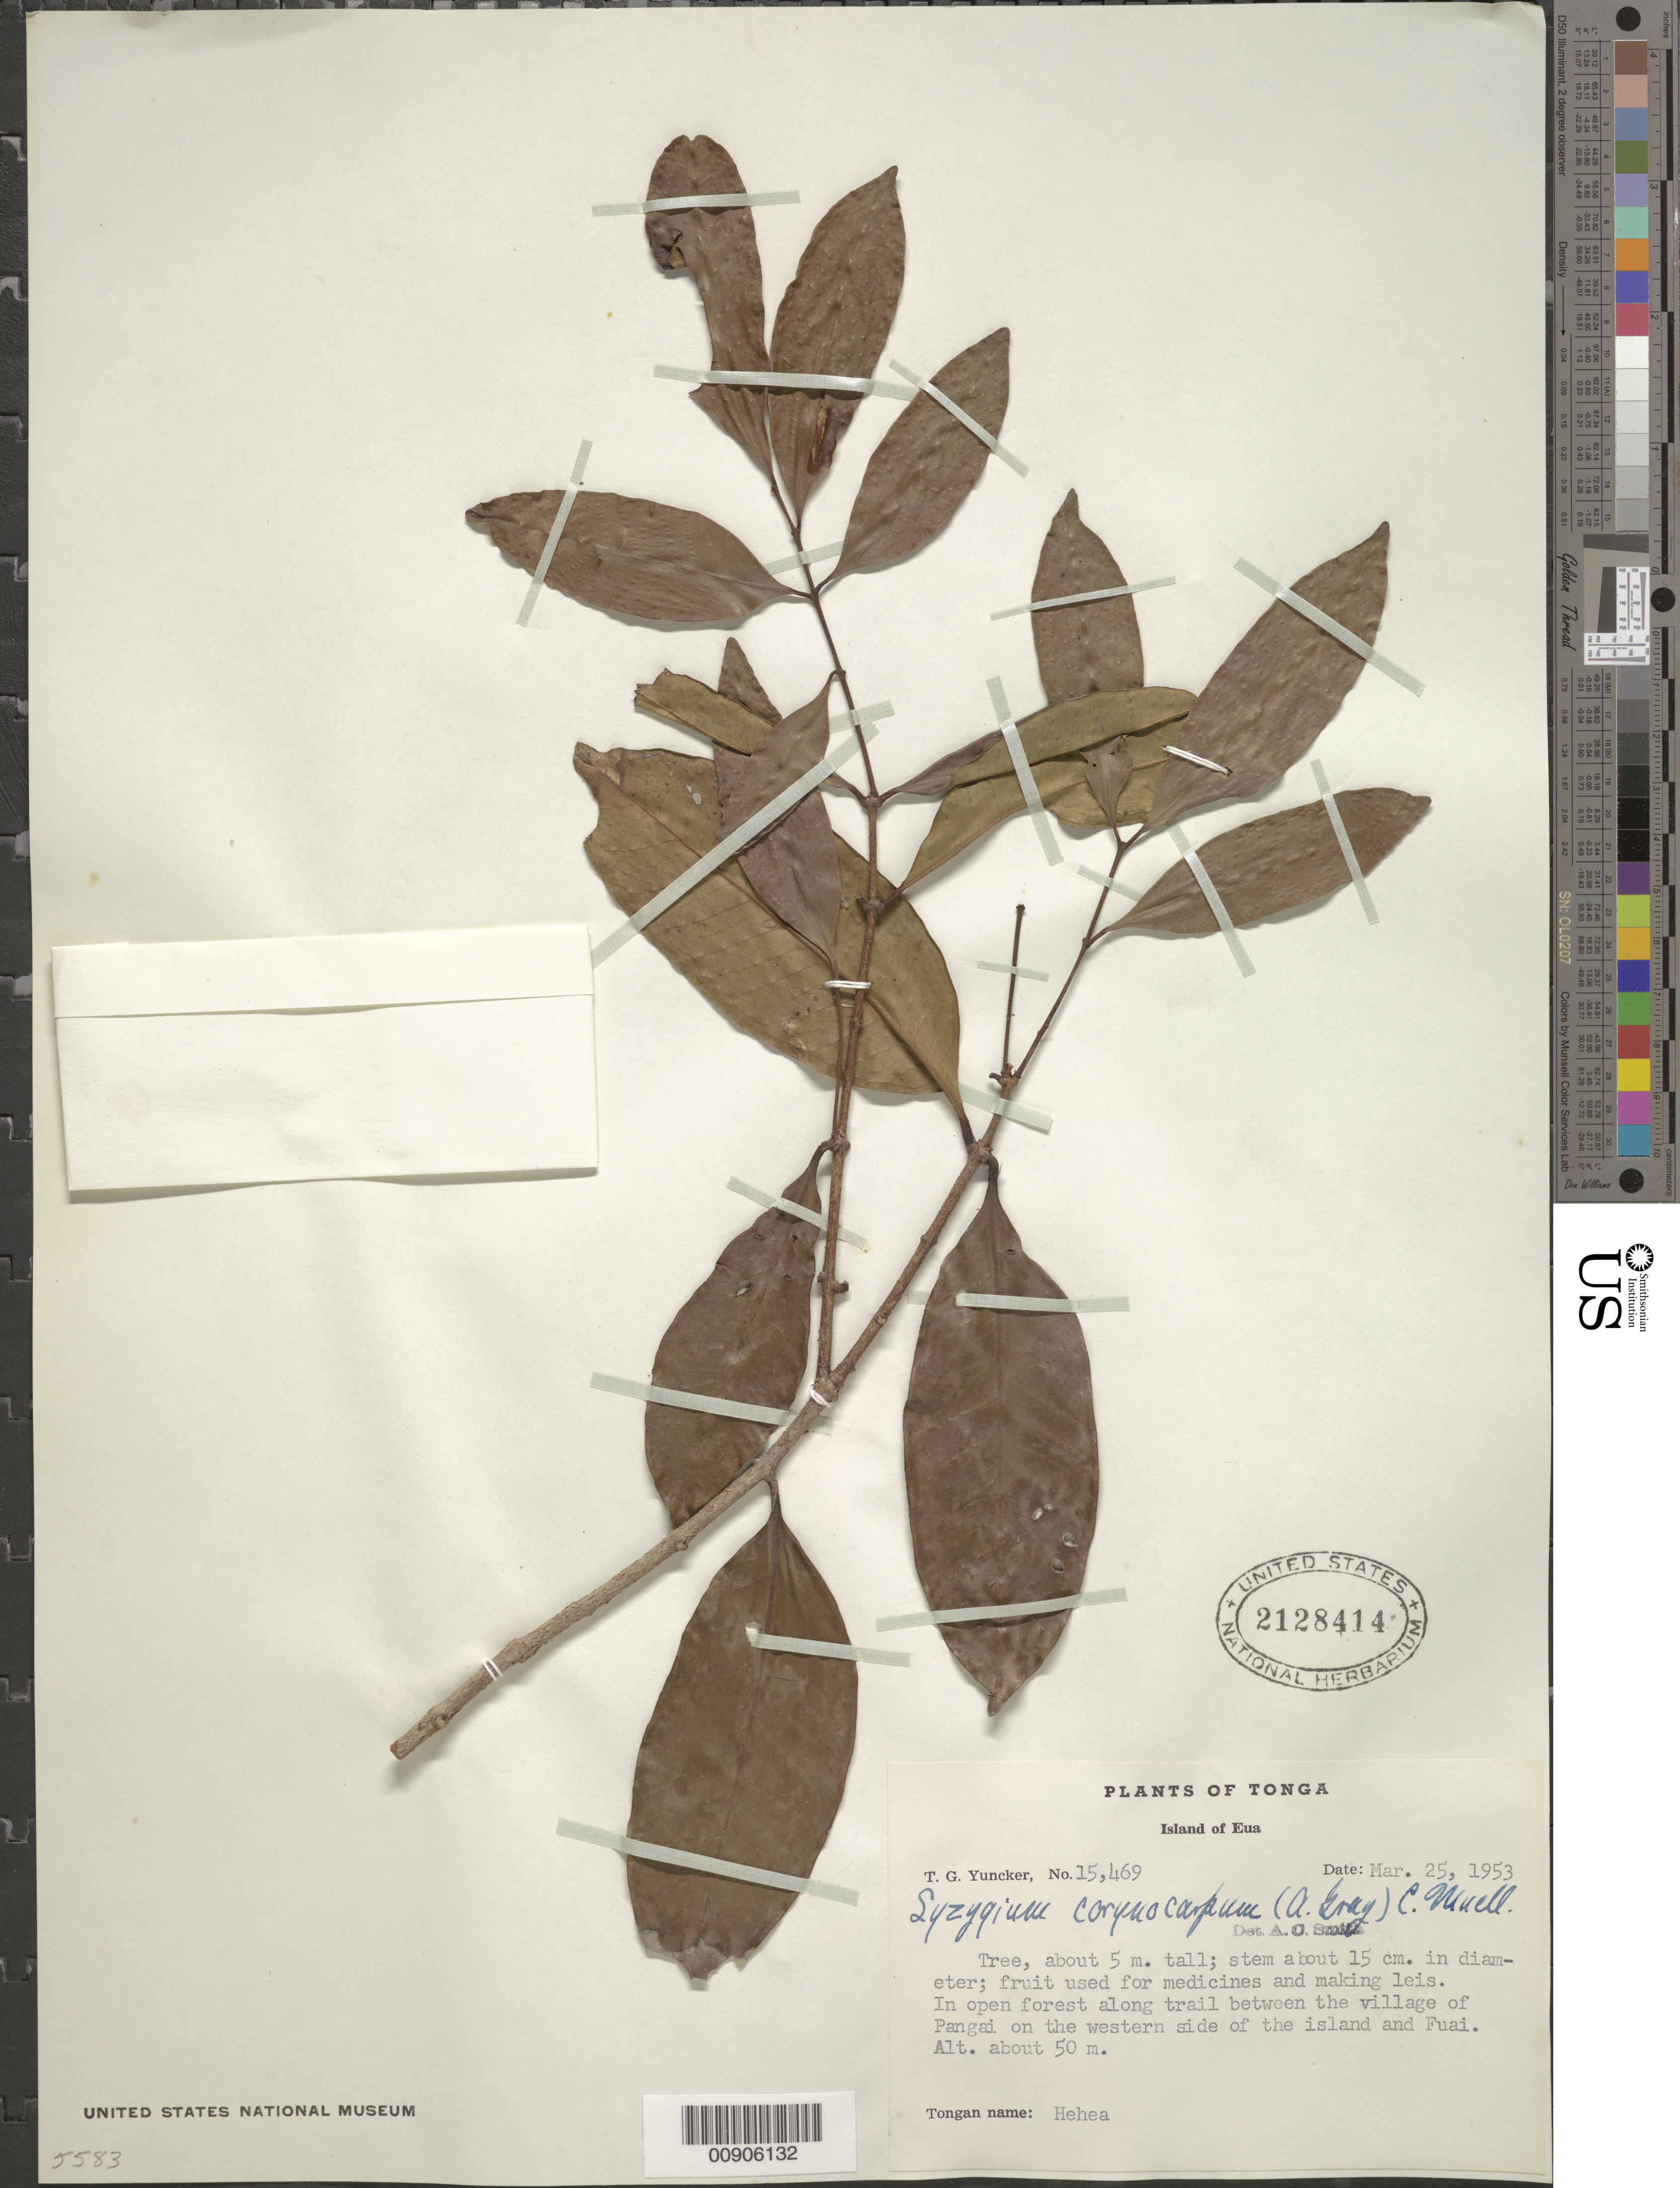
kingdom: Plantae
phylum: Tracheophyta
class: Magnoliopsida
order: Myrtales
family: Myrtaceae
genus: Syzygium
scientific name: Syzygium corynocarpum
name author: (A. Gray) Müll. Stuttg.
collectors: T. G. Yuncker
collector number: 15469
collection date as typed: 25 Mar 1953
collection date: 1953-03-25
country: Tonga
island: Eua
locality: Along trail between the village of Pangai on the western side of the island and Fuai.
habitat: Open forest.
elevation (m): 50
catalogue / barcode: US 2128414